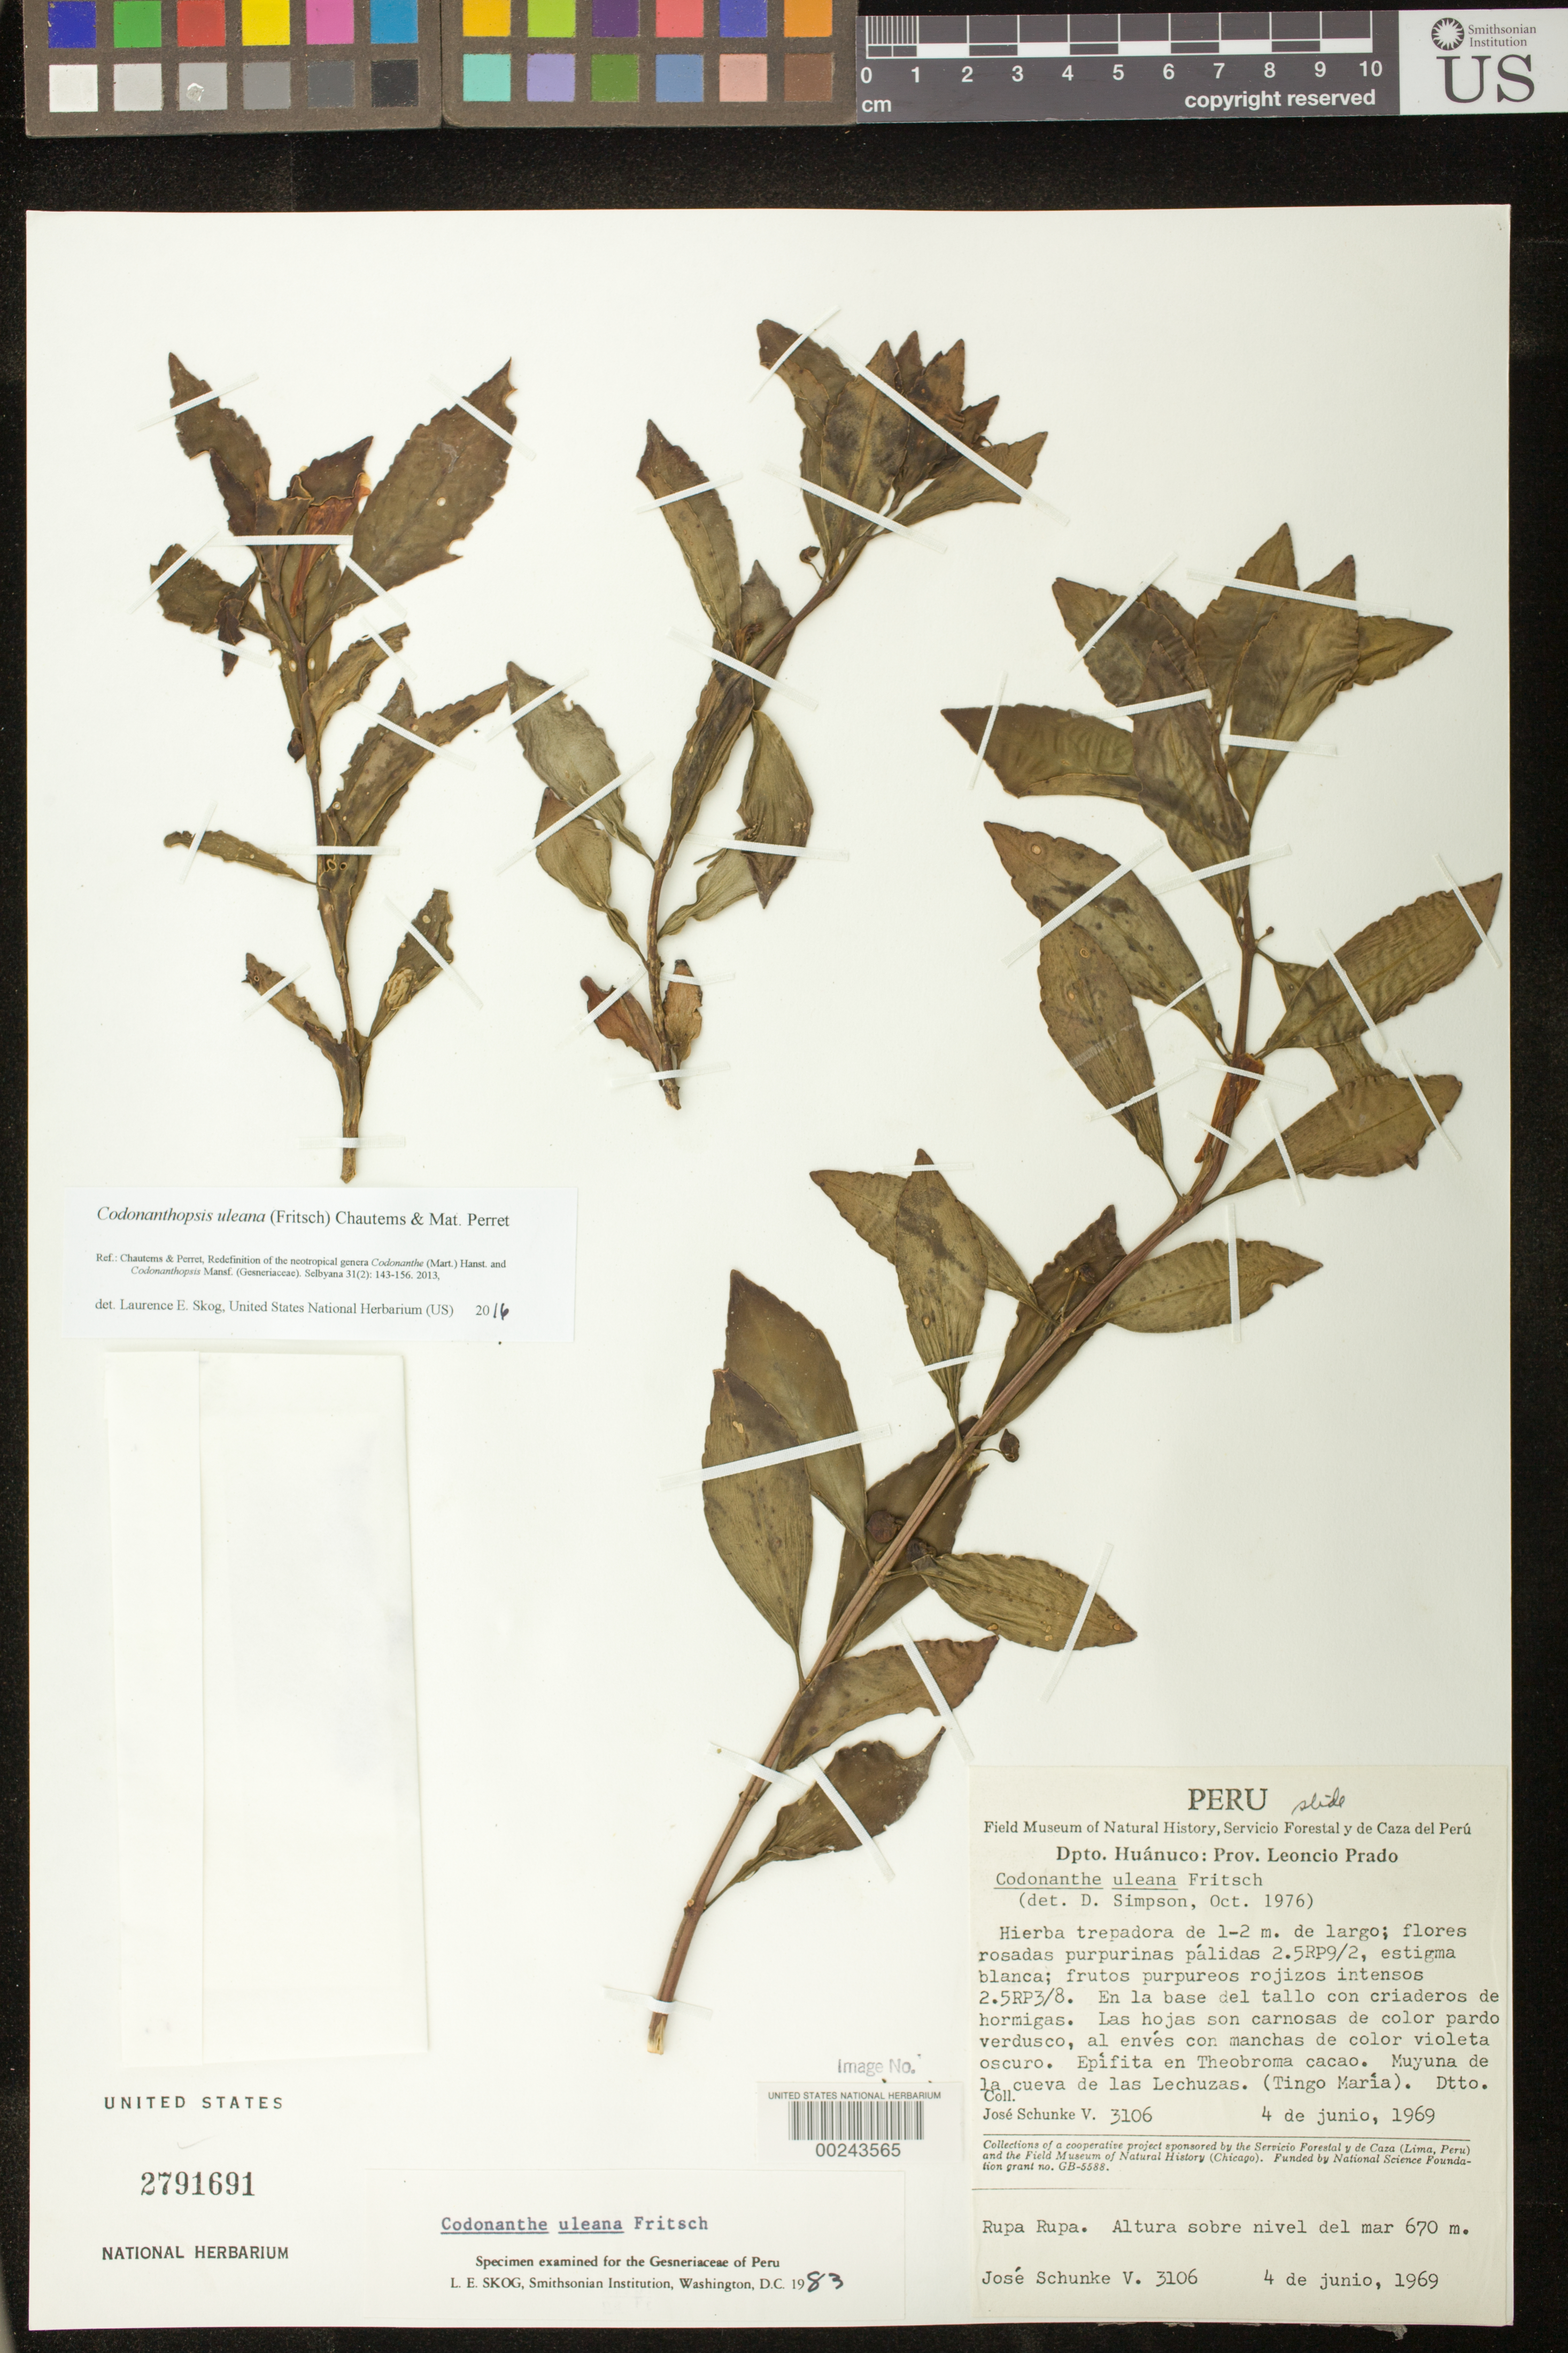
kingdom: Plantae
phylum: Tracheophyta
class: Magnoliopsida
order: Lamiales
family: Gesneriaceae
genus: Codonanthopsis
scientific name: Codonanthopsis uleana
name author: (Fritsch) Chautems & Mat.Perret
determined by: Skog, Laurence E.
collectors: J. Schunke Vigo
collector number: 3106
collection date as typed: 04 Jun 1969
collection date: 1969-06-04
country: Peru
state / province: Huánuco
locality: Prov. Leoncio Prado; Dtto. from the cave of Las Lechuzas, (Tingo Maria)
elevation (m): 670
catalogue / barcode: US 2791691